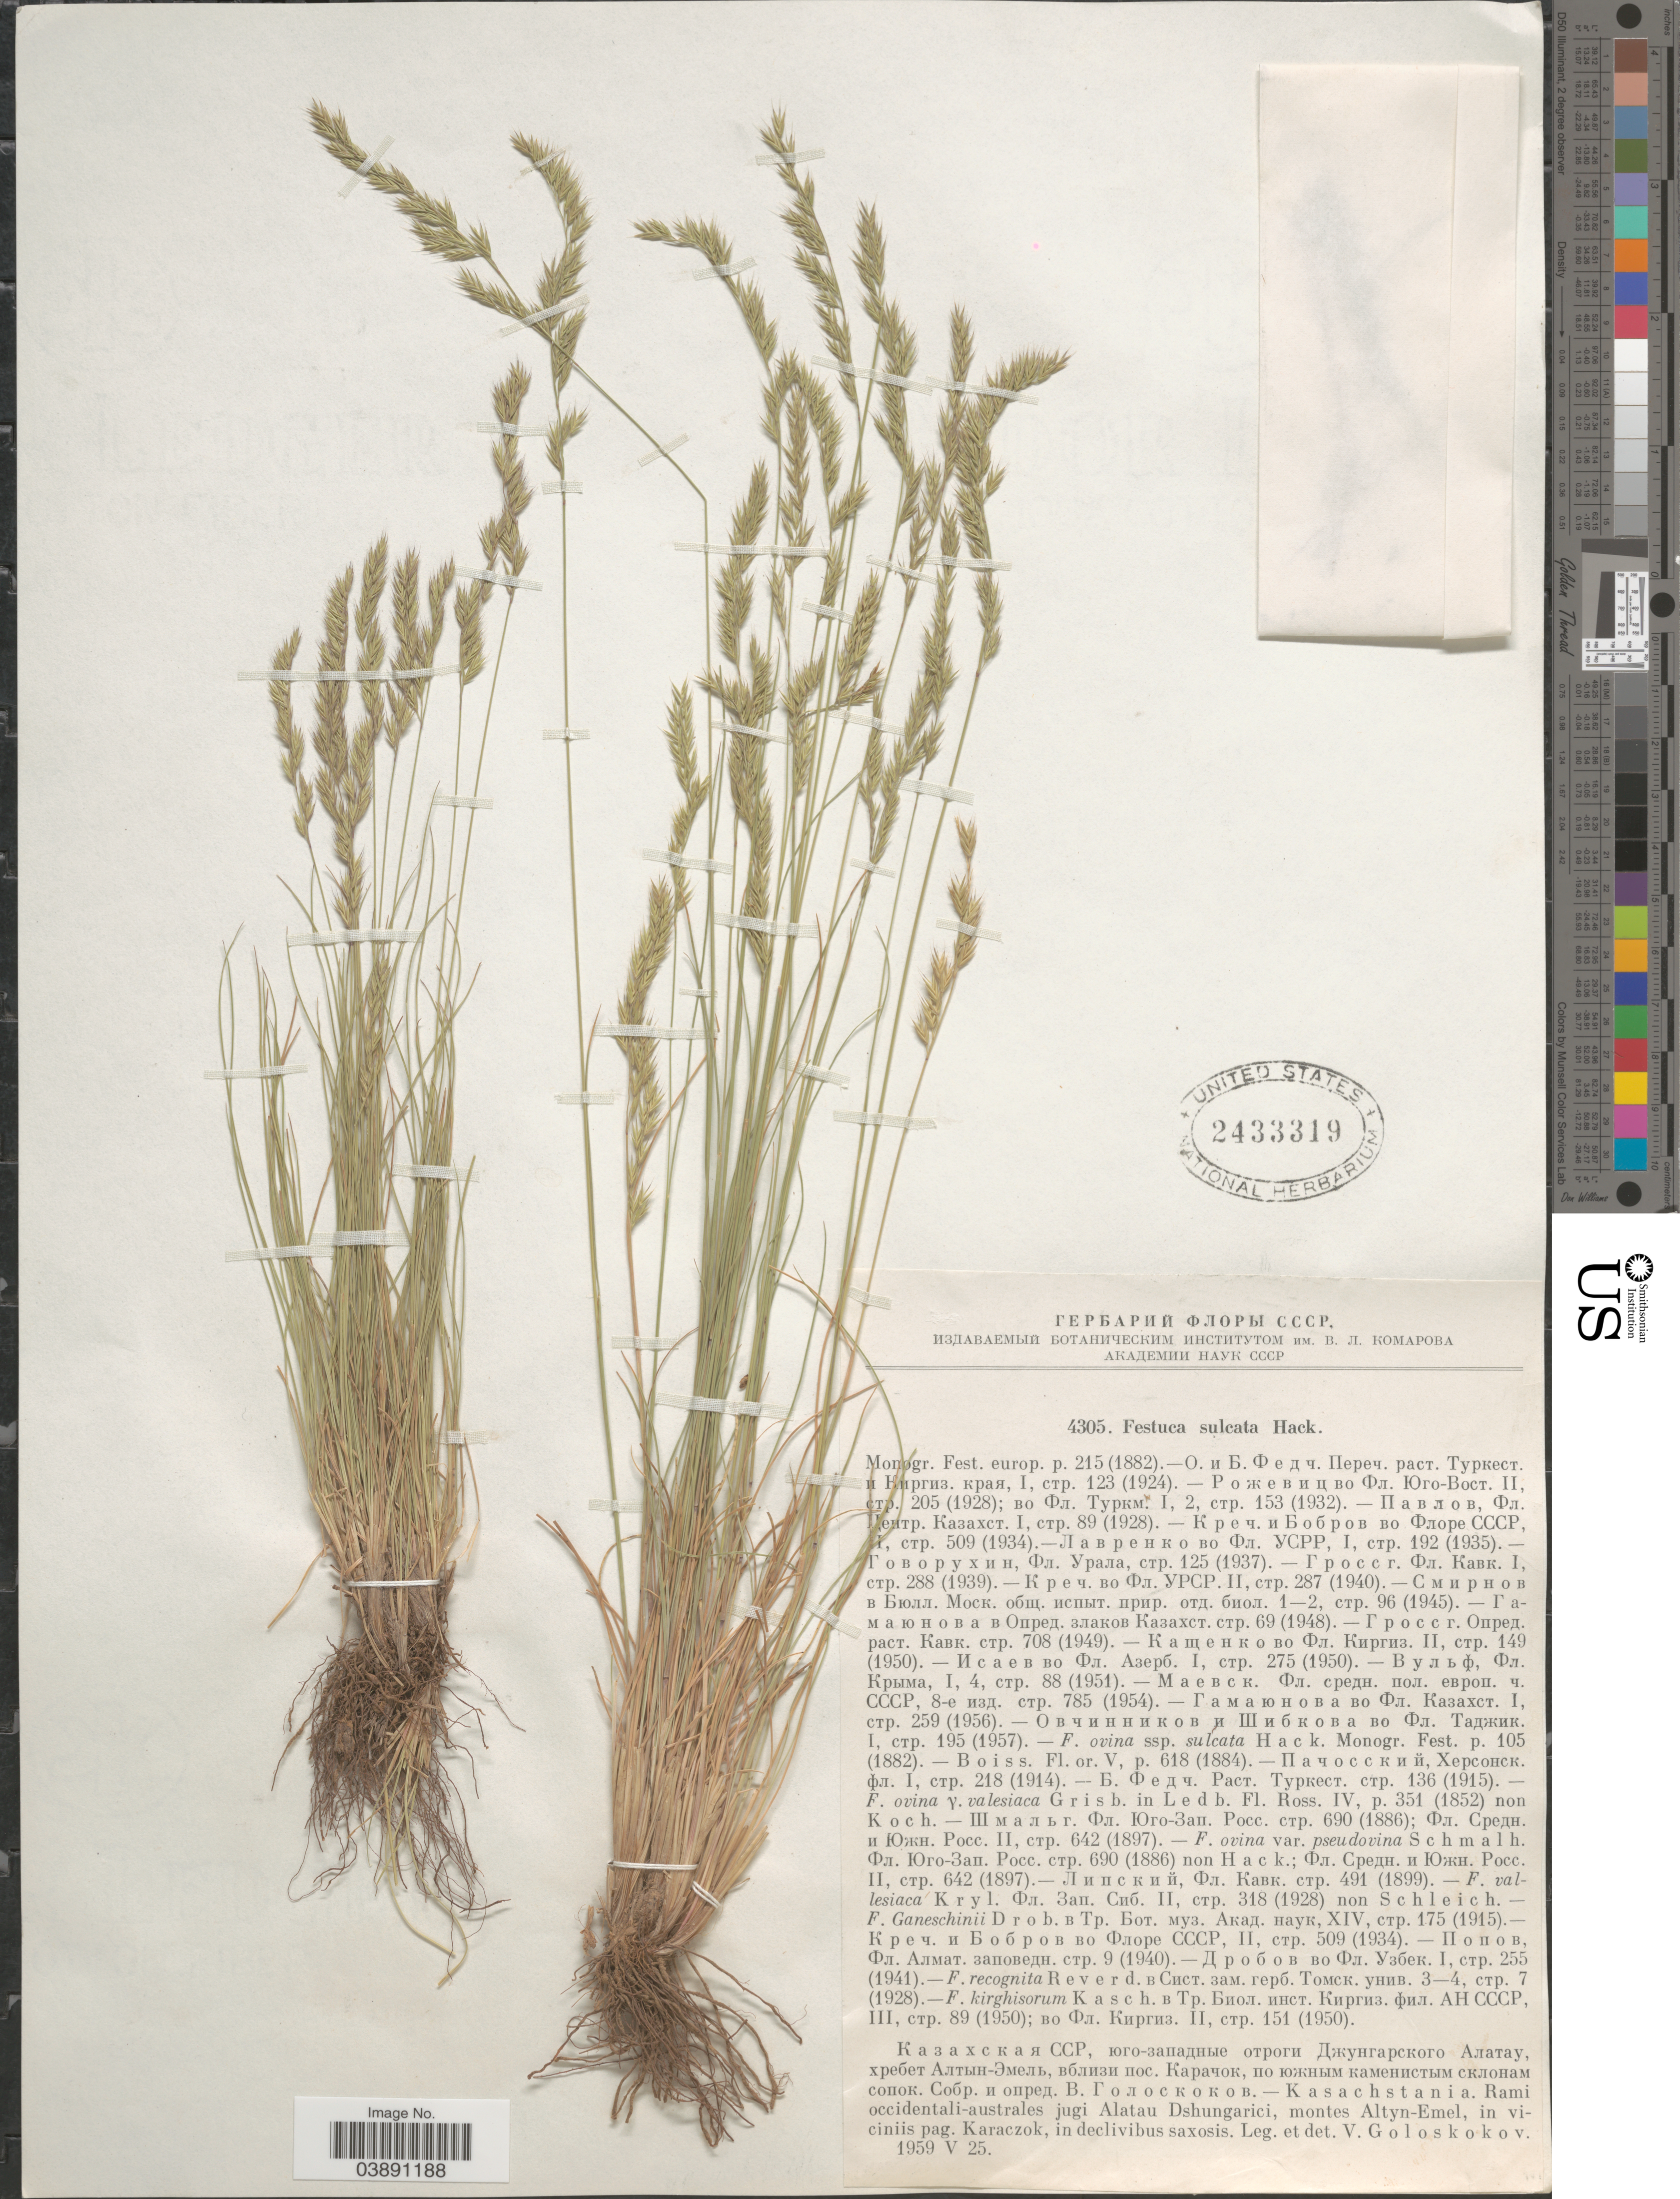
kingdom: Plantae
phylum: Tracheophyta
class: Liliopsida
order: Poales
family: Poaceae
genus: Festuca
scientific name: Festuca rupicola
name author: Heuff.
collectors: V. P. Goloskokov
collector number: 4305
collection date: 1959-05-25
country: Kazakhstan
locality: Kasachstania. Rami occidentali-austrles jugi Alatau Dshungarici, montes Altyn-Emel, in viciniis pag. Karaczok, in declivibus saxosis.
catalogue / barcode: US 2433319